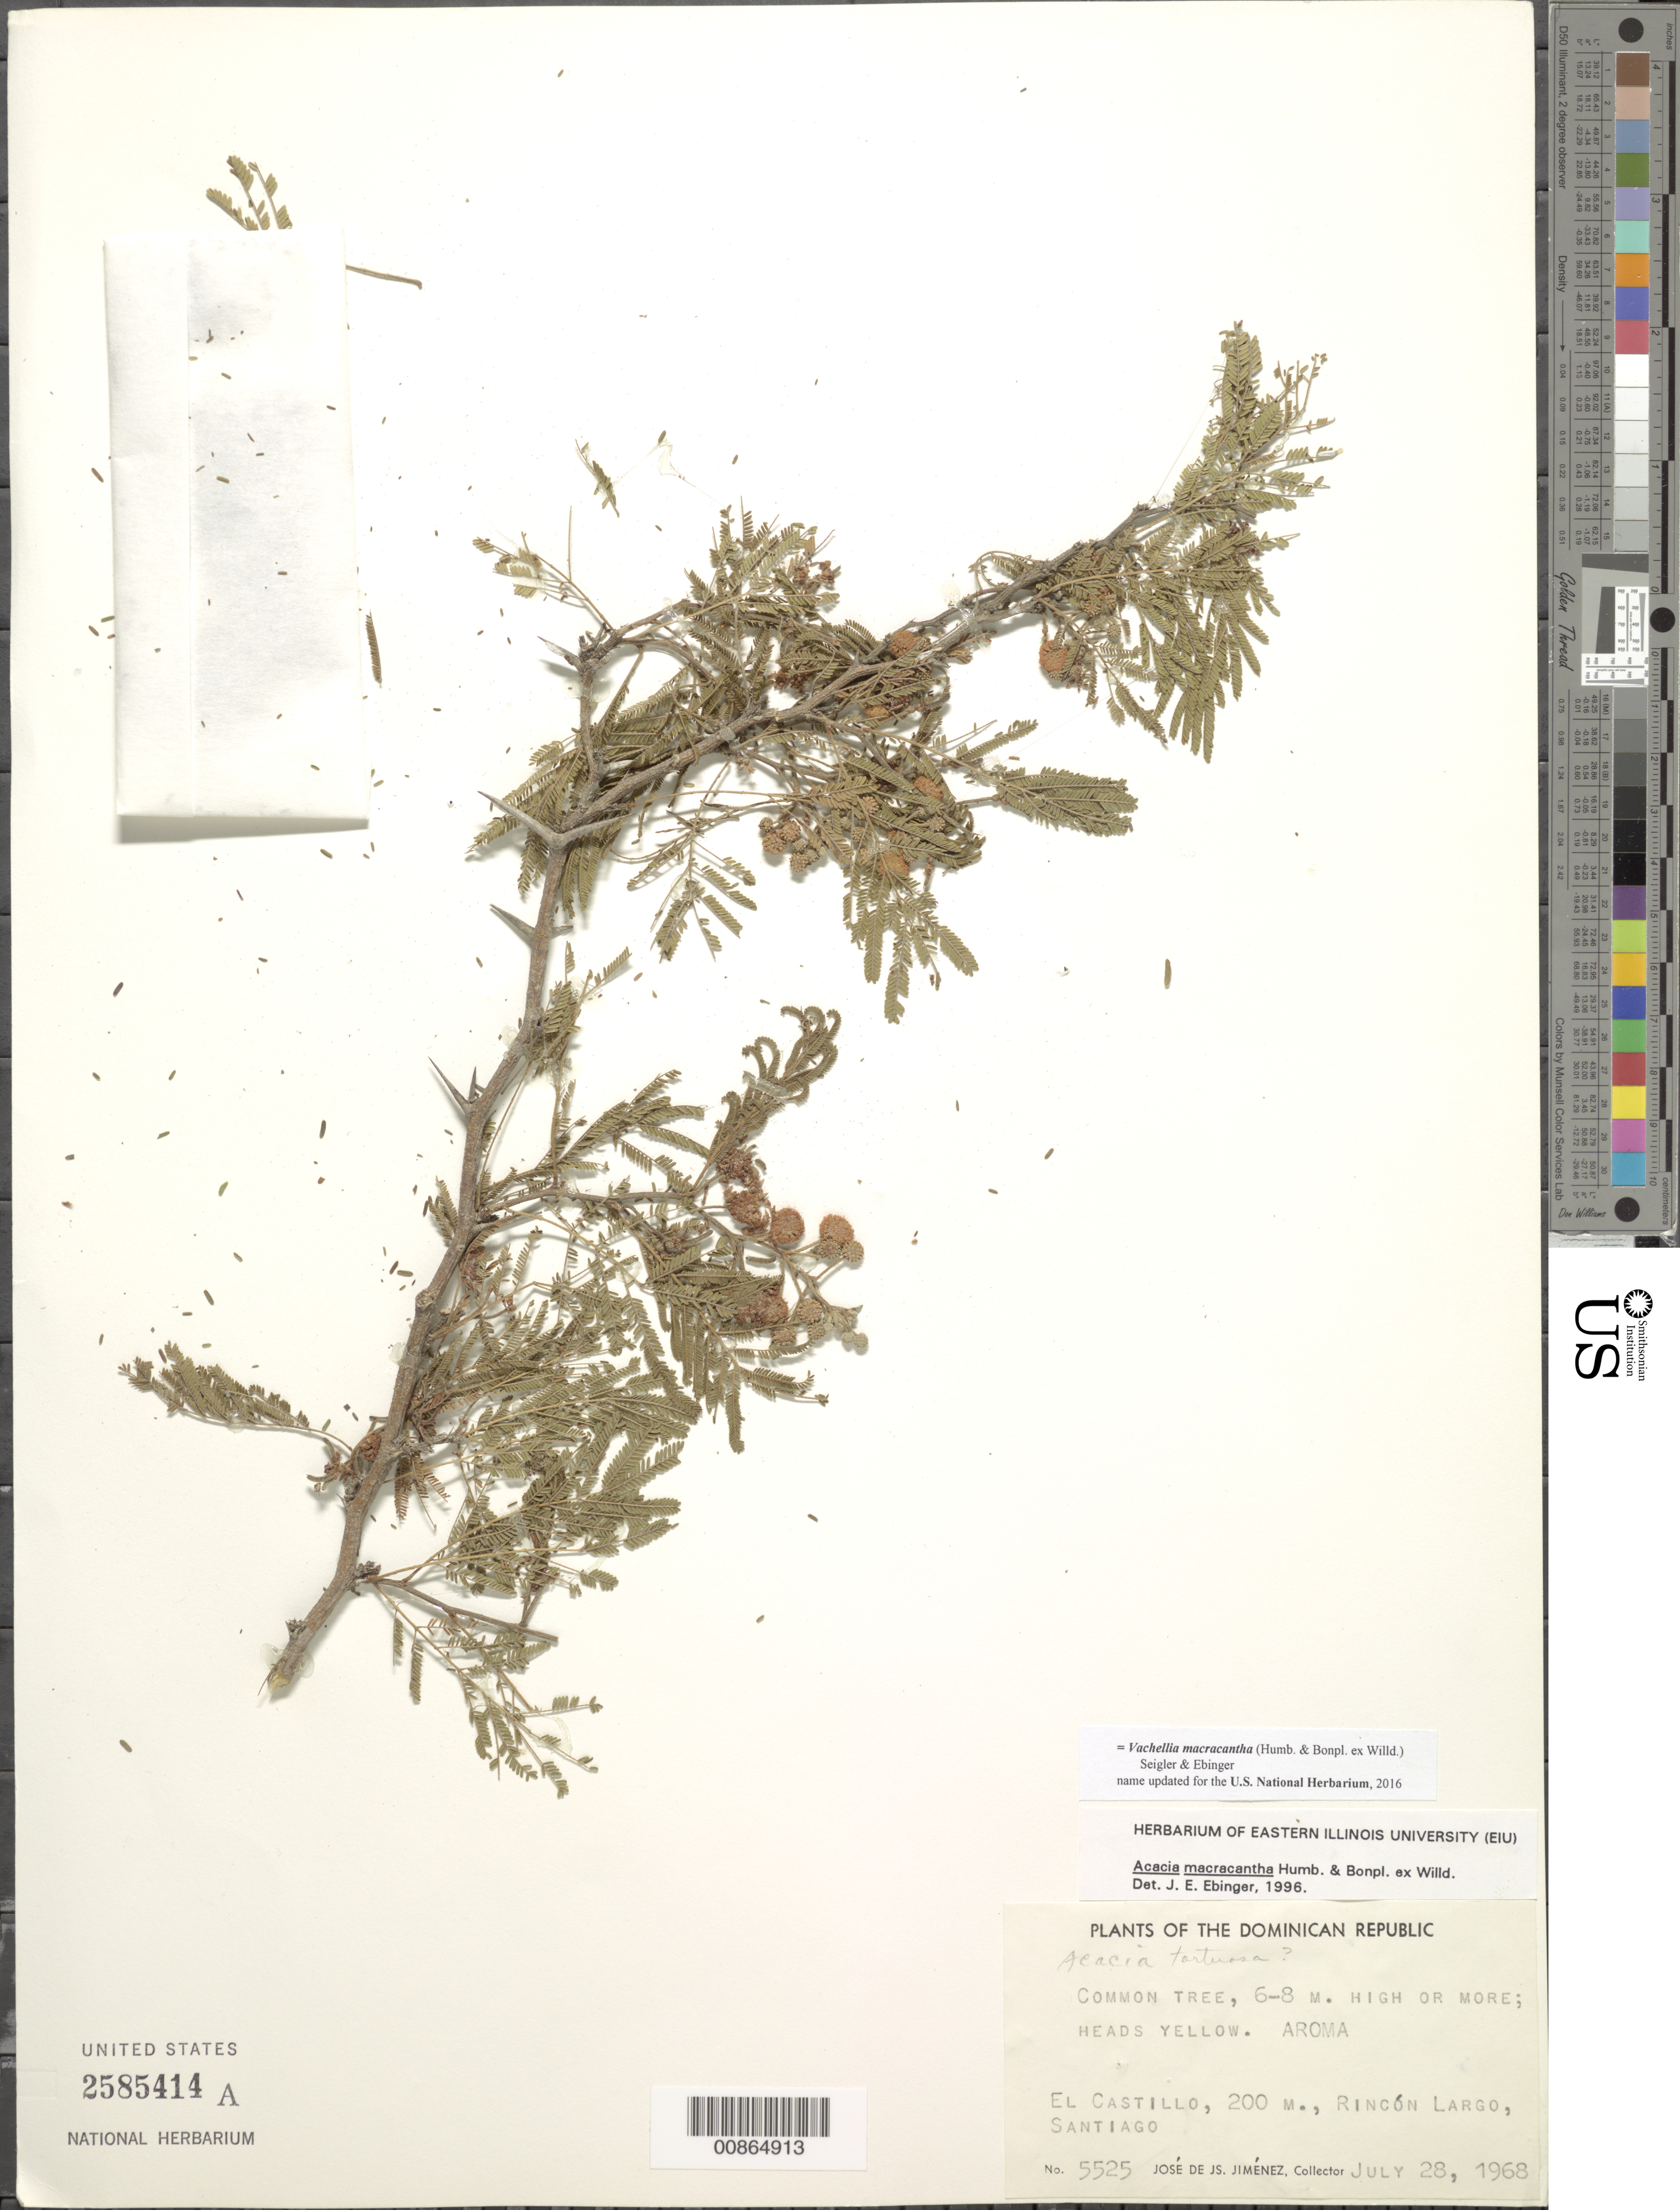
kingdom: Plantae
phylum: Tracheophyta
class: Magnoliopsida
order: Fabales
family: Fabaceae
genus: Vachellia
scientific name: Vachellia macracantha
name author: (Humb. & Bonpl. ex Willd.) Seigler & Ebinger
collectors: J. J. Jiménez Almonte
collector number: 5525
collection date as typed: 28 Jul 1968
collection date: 1968-07-28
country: Dominican Republic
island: Hispaniola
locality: El Castillo, Rincón Largo, Santiago.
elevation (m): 200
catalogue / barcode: US 2585414A